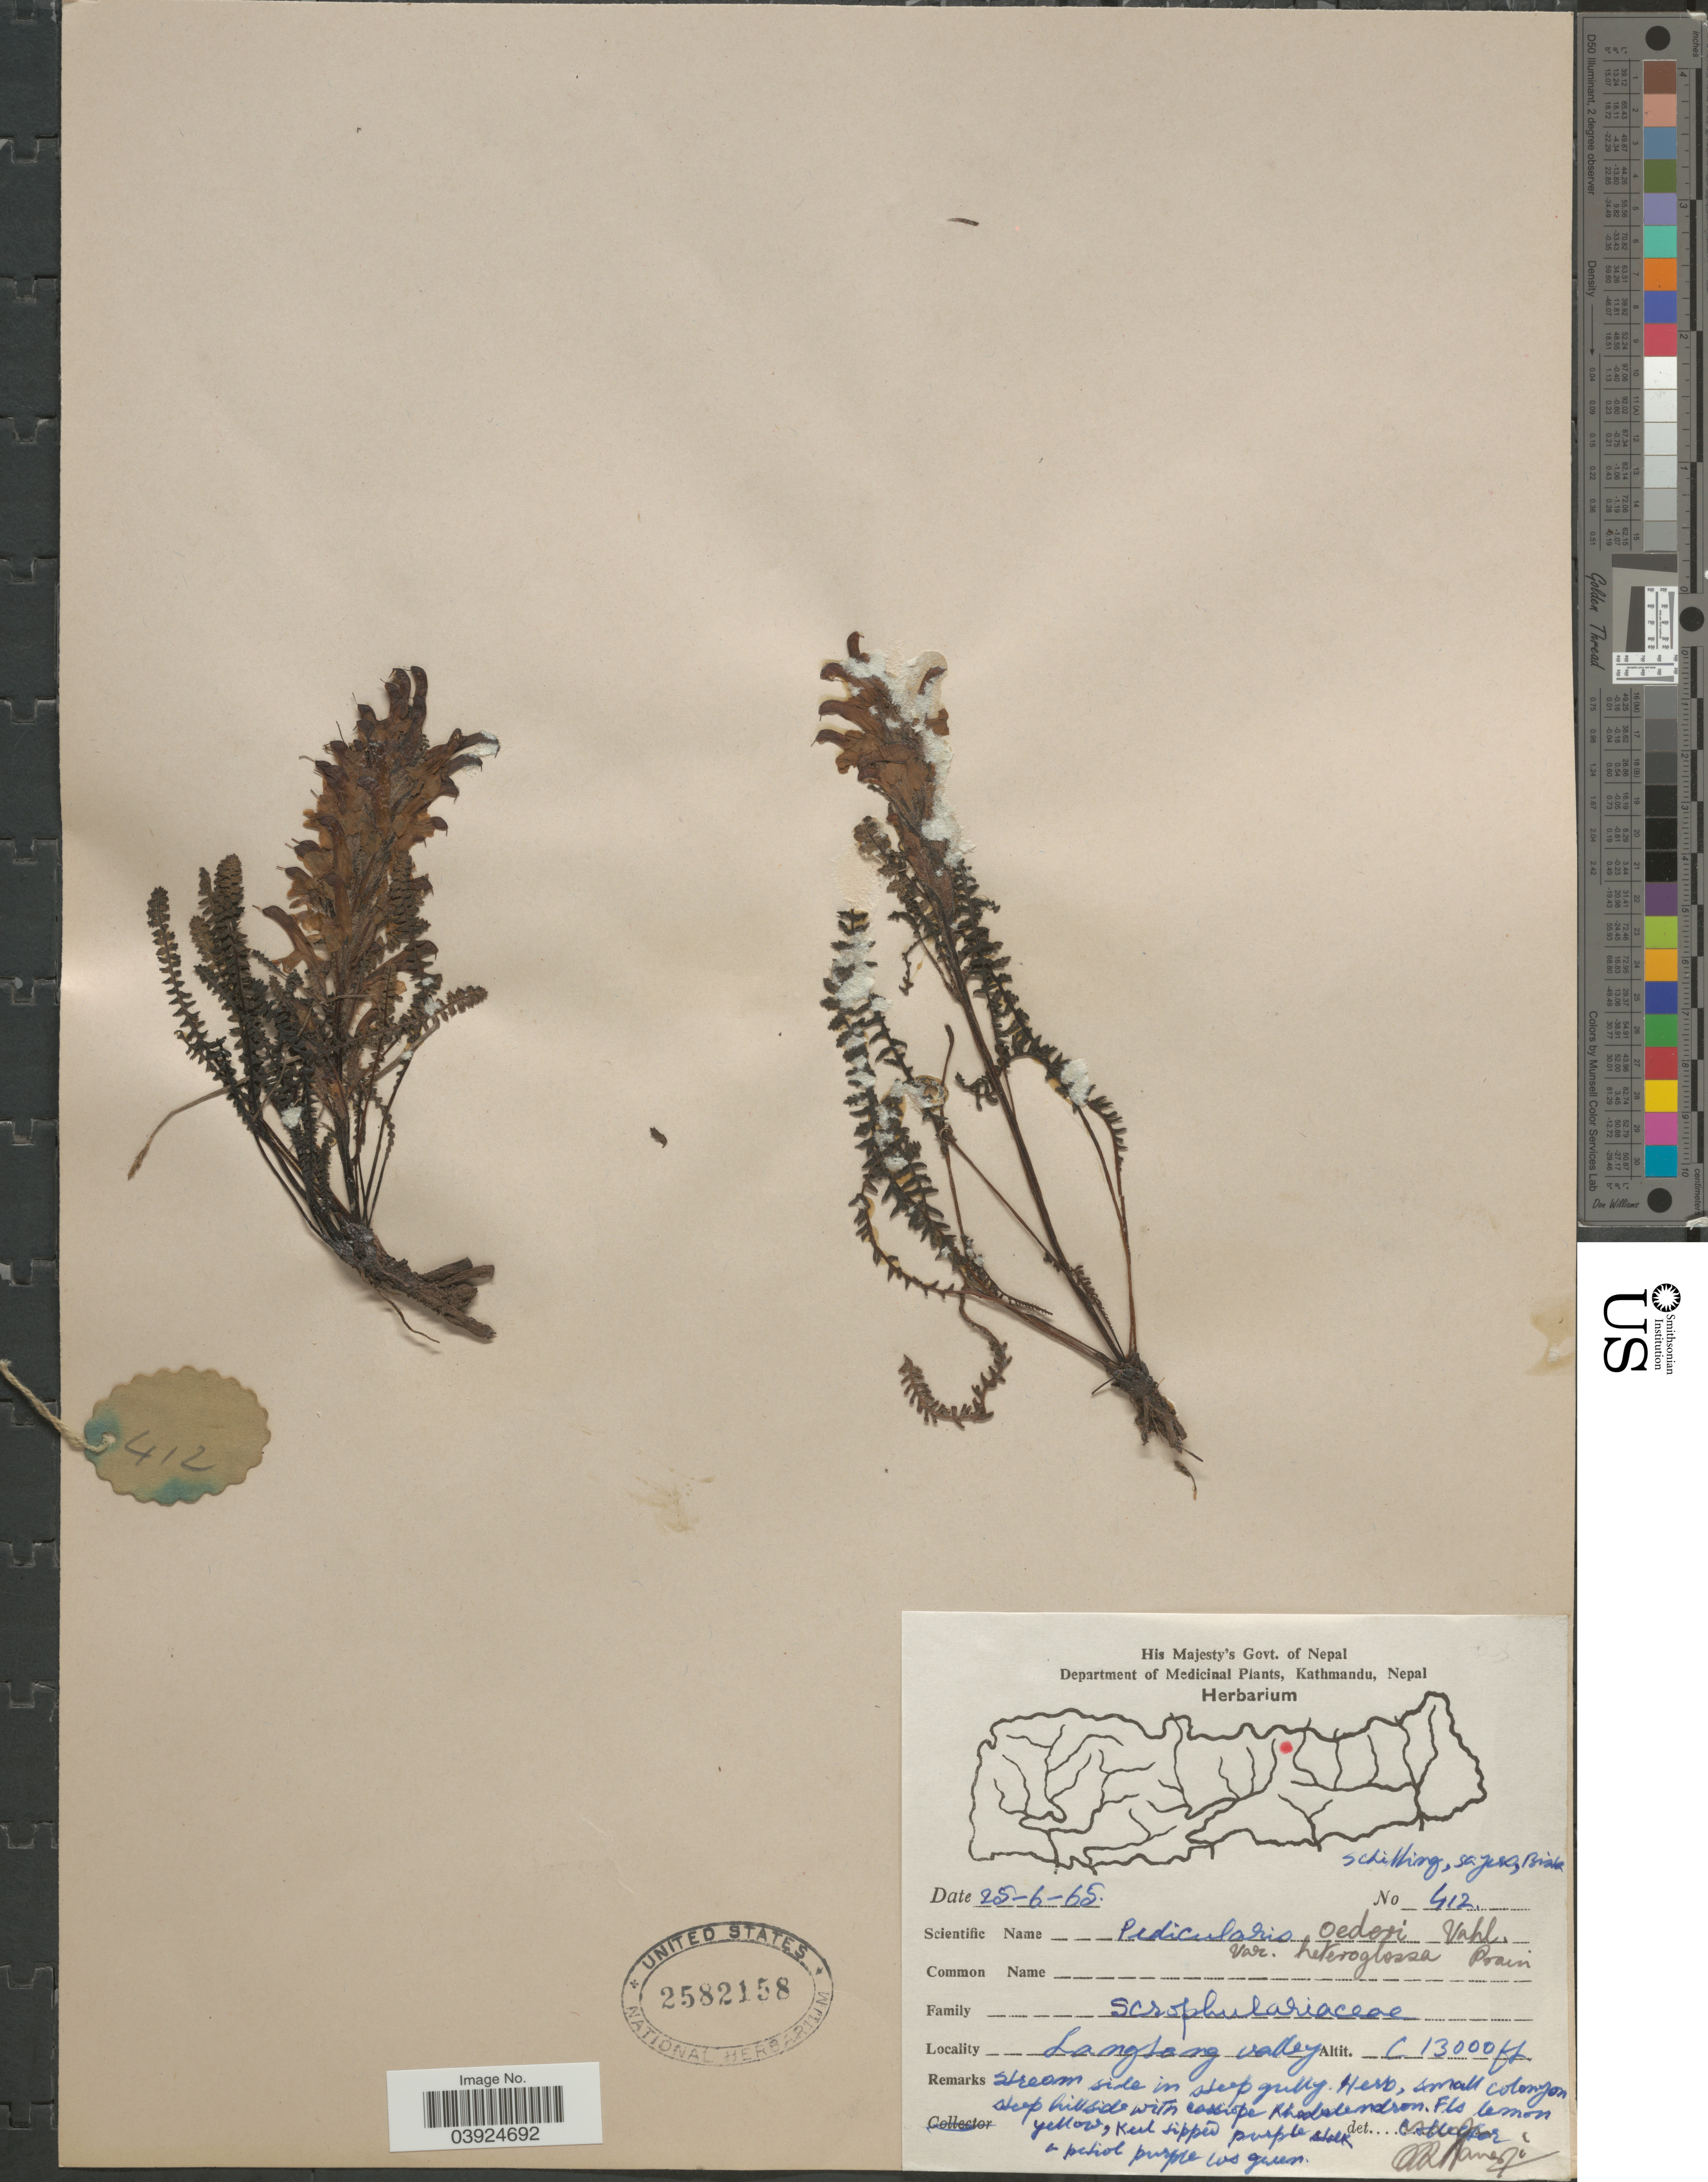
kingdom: Plantae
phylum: Tracheophyta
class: Magnoliopsida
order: Lamiales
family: Orobanchaceae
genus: Pedicularis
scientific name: Pedicularis oederi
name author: Vahl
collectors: Schilling, --, -. Sayers & -. Bista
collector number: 412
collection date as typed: Transcribed d/m/y: 25/6/65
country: Nepal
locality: Langtang valley.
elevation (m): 3962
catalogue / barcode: US 2582158